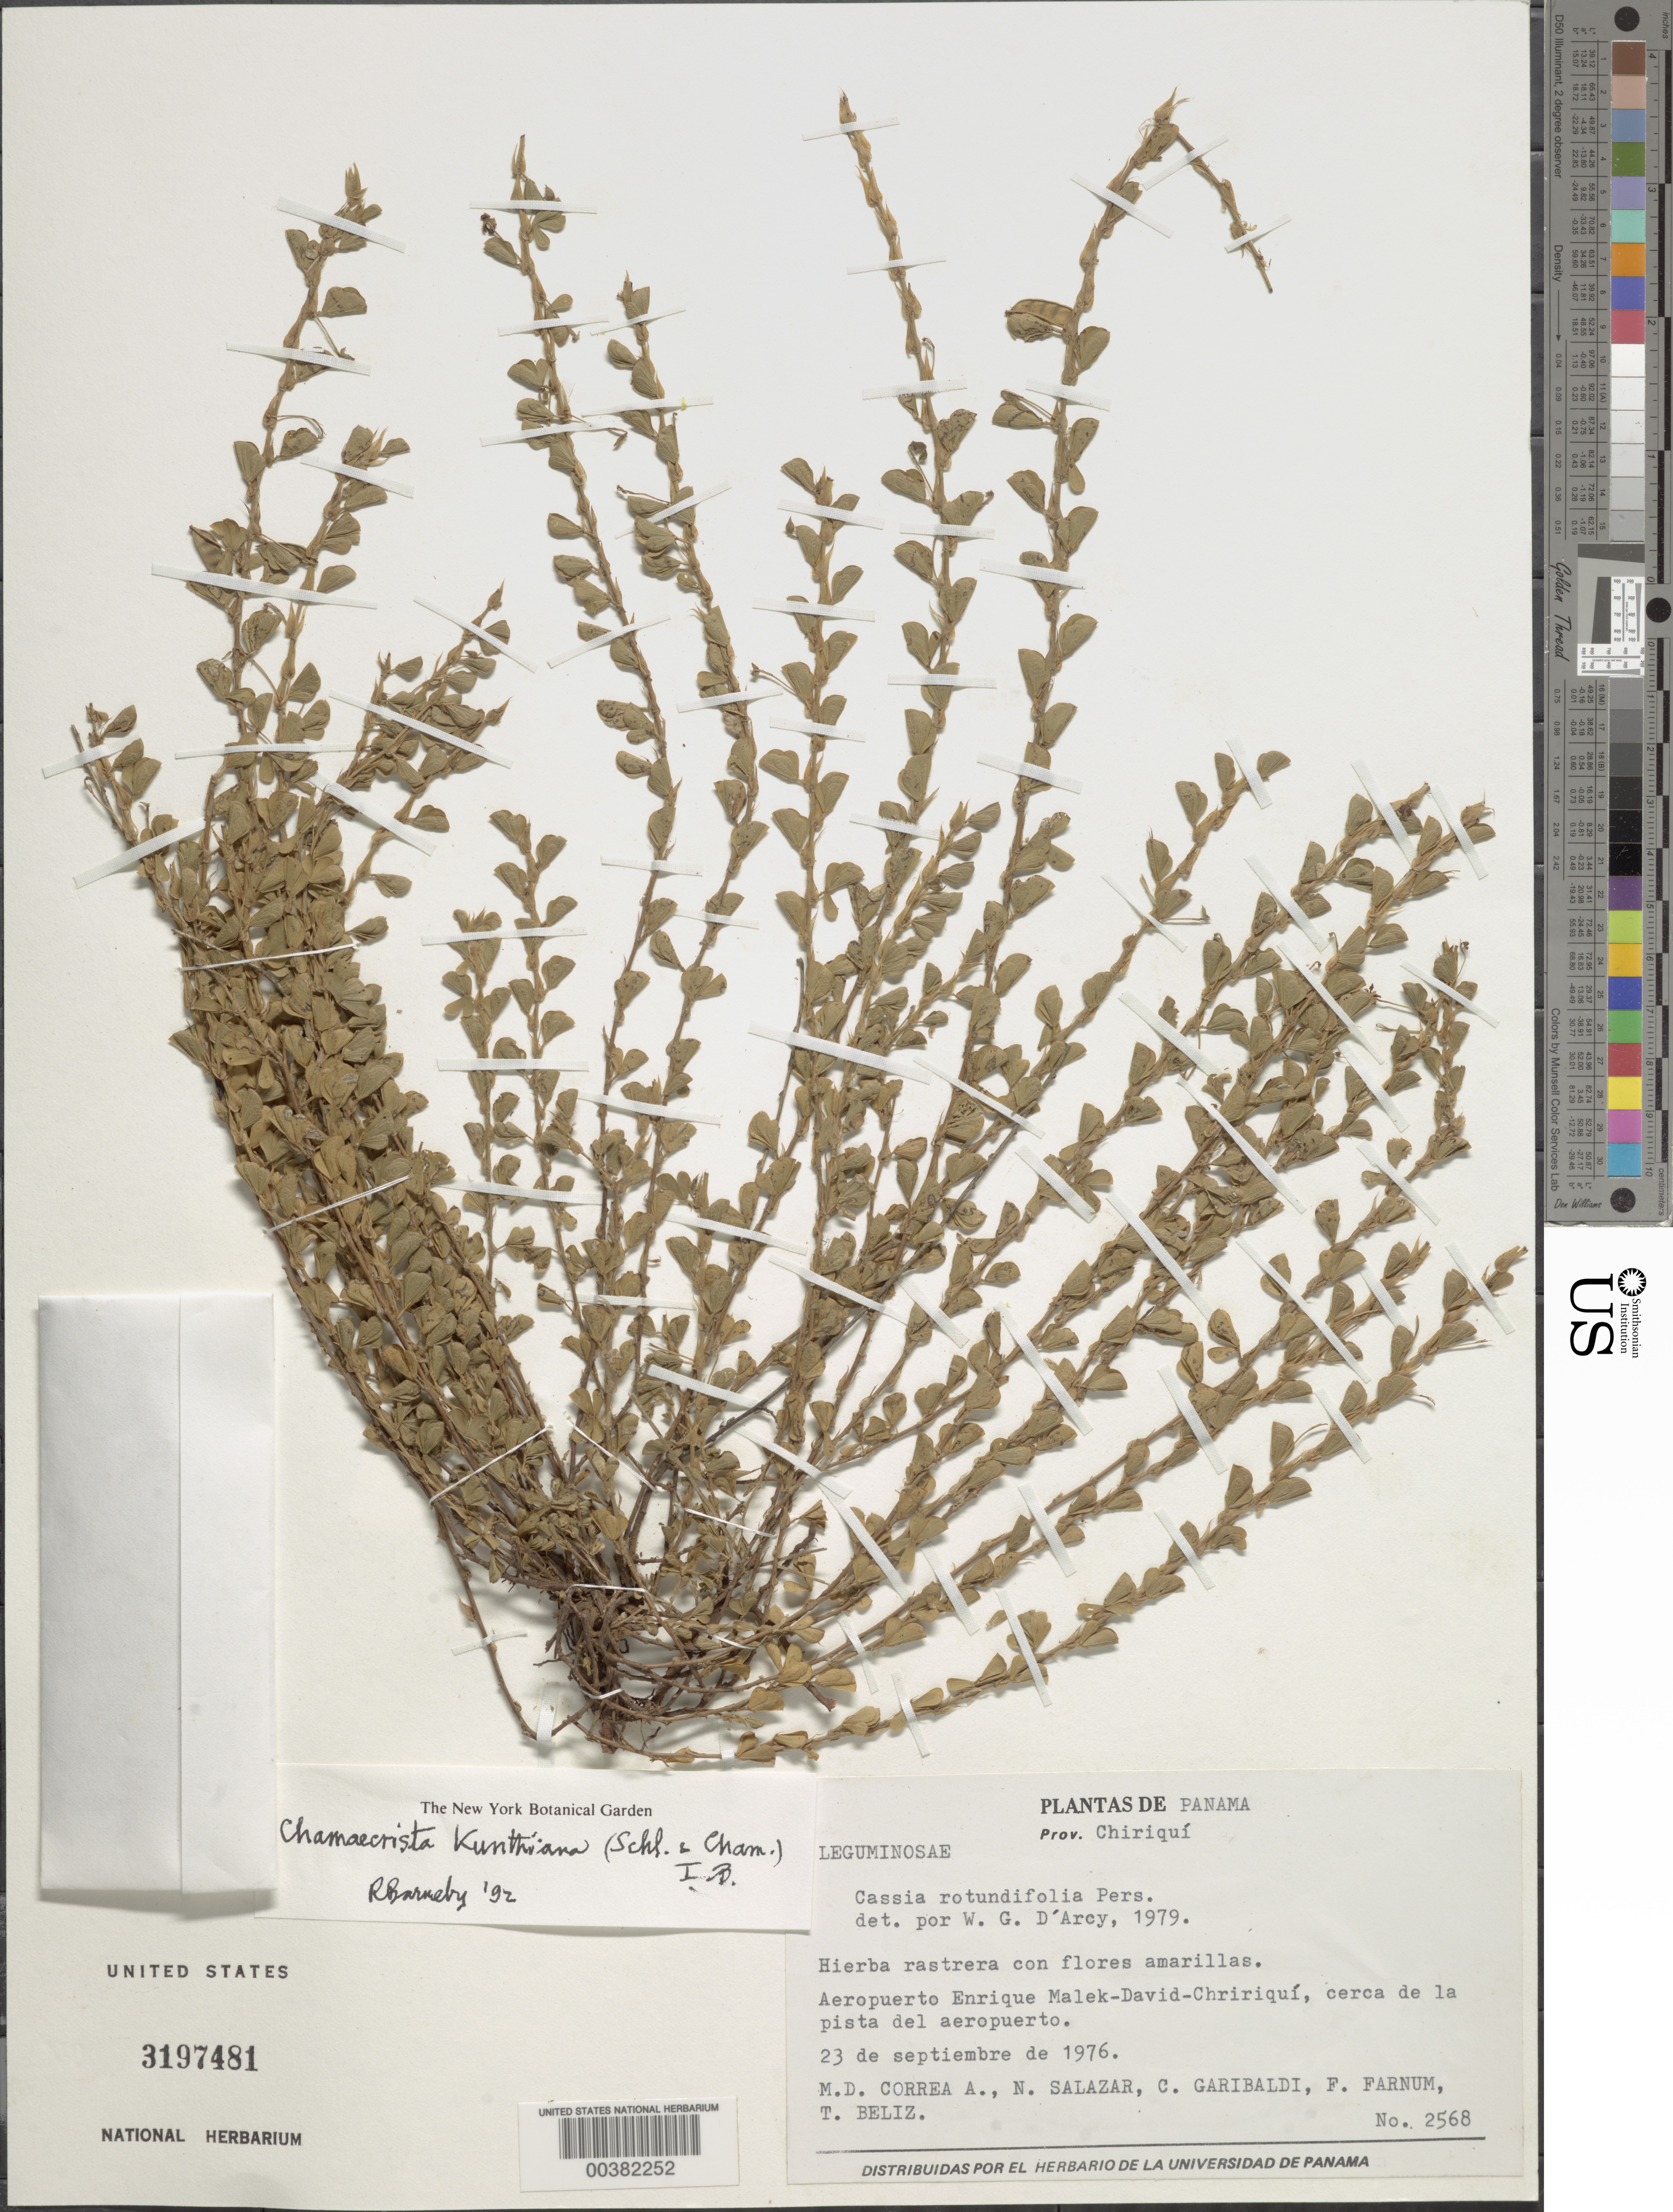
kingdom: Plantae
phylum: Tracheophyta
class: Magnoliopsida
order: Fabales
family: Fabaceae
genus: Chamaecrista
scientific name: Chamaecrista kunthiana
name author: (Schltdl. & Cham.) H.S. Irwin & Barneby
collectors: M. D. Corrêa-A., N. Salazar, C. Garibaldi, F. Farnum & T. Béliz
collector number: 2568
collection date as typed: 23 Sep 1976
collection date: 1976-09-23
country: Panama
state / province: Chiriquí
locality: Aero Puerto enrique Malek-David-Chririqui, Cerca de la Pista del Aero Puerto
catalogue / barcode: US 3197481